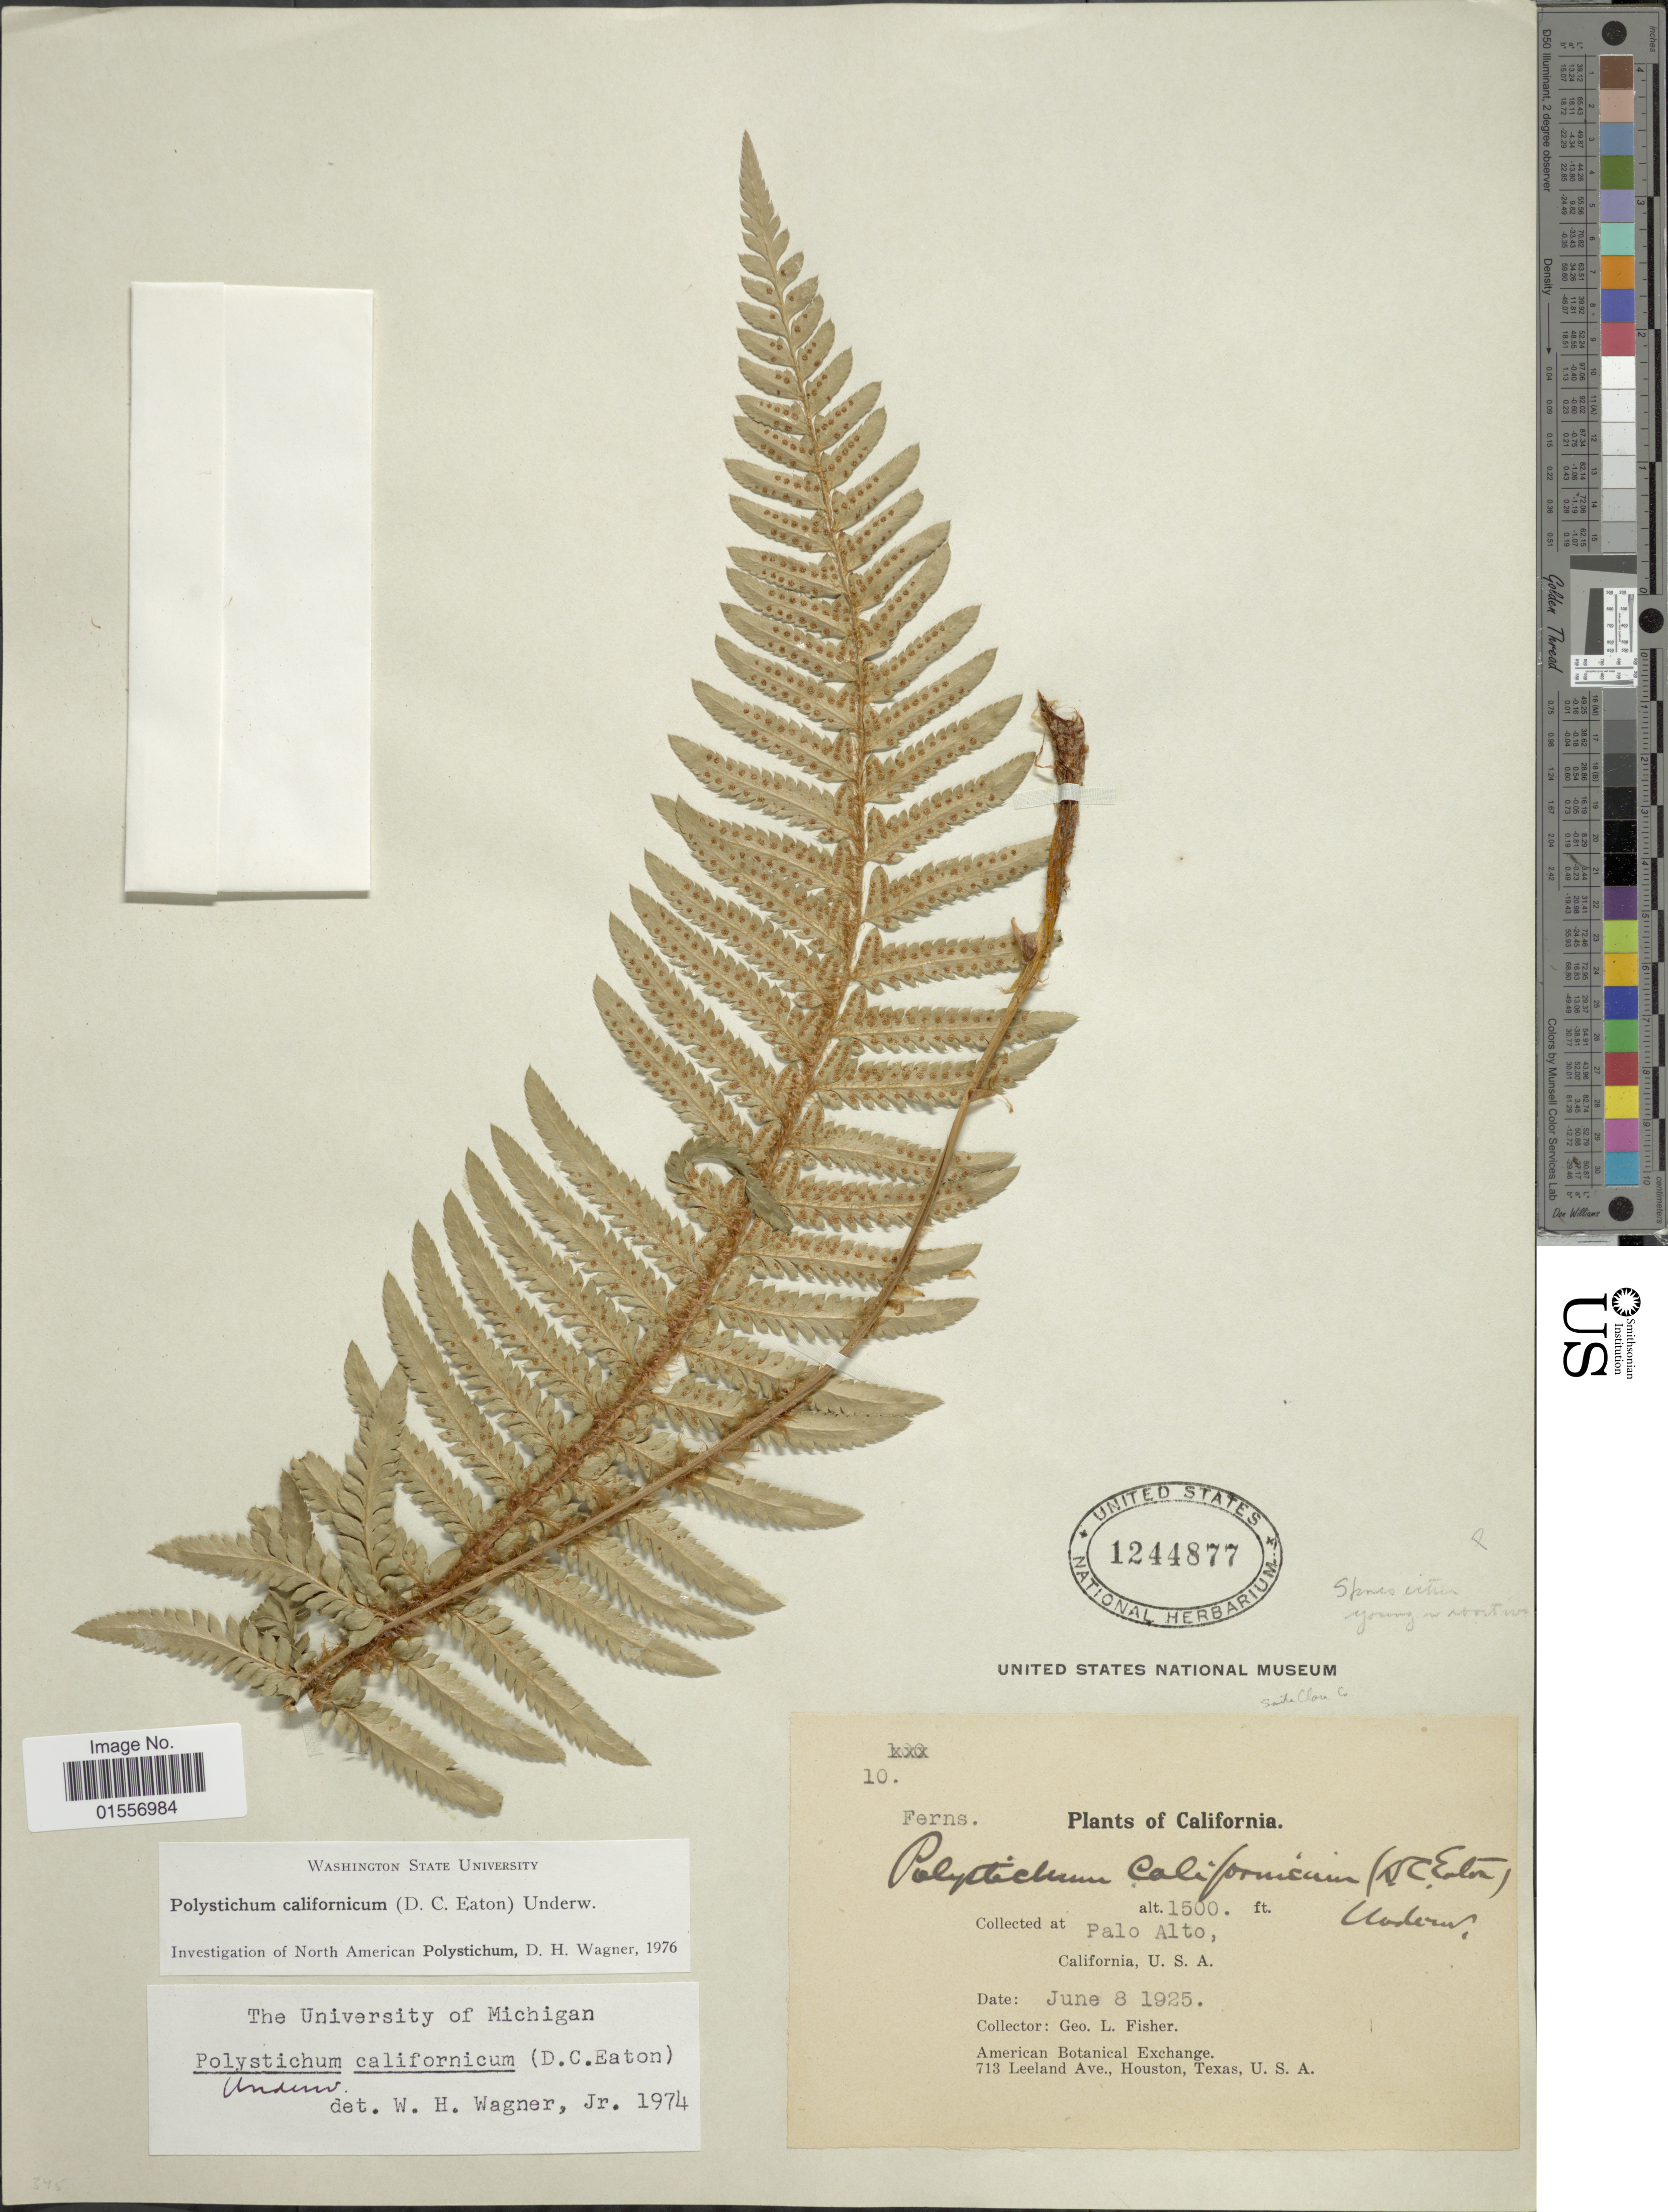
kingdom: Plantae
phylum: Tracheophyta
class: Polypodiopsida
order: Polypodiales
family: Dryopteridaceae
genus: Polystichum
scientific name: Polystichum californicum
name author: (D.C. Eaton) Diels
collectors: G. L. Fisher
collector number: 10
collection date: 1925-06-08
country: United States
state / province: California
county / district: Santa Clara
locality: Palo Alto, California, U. S. A.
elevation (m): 457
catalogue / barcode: US 1244877